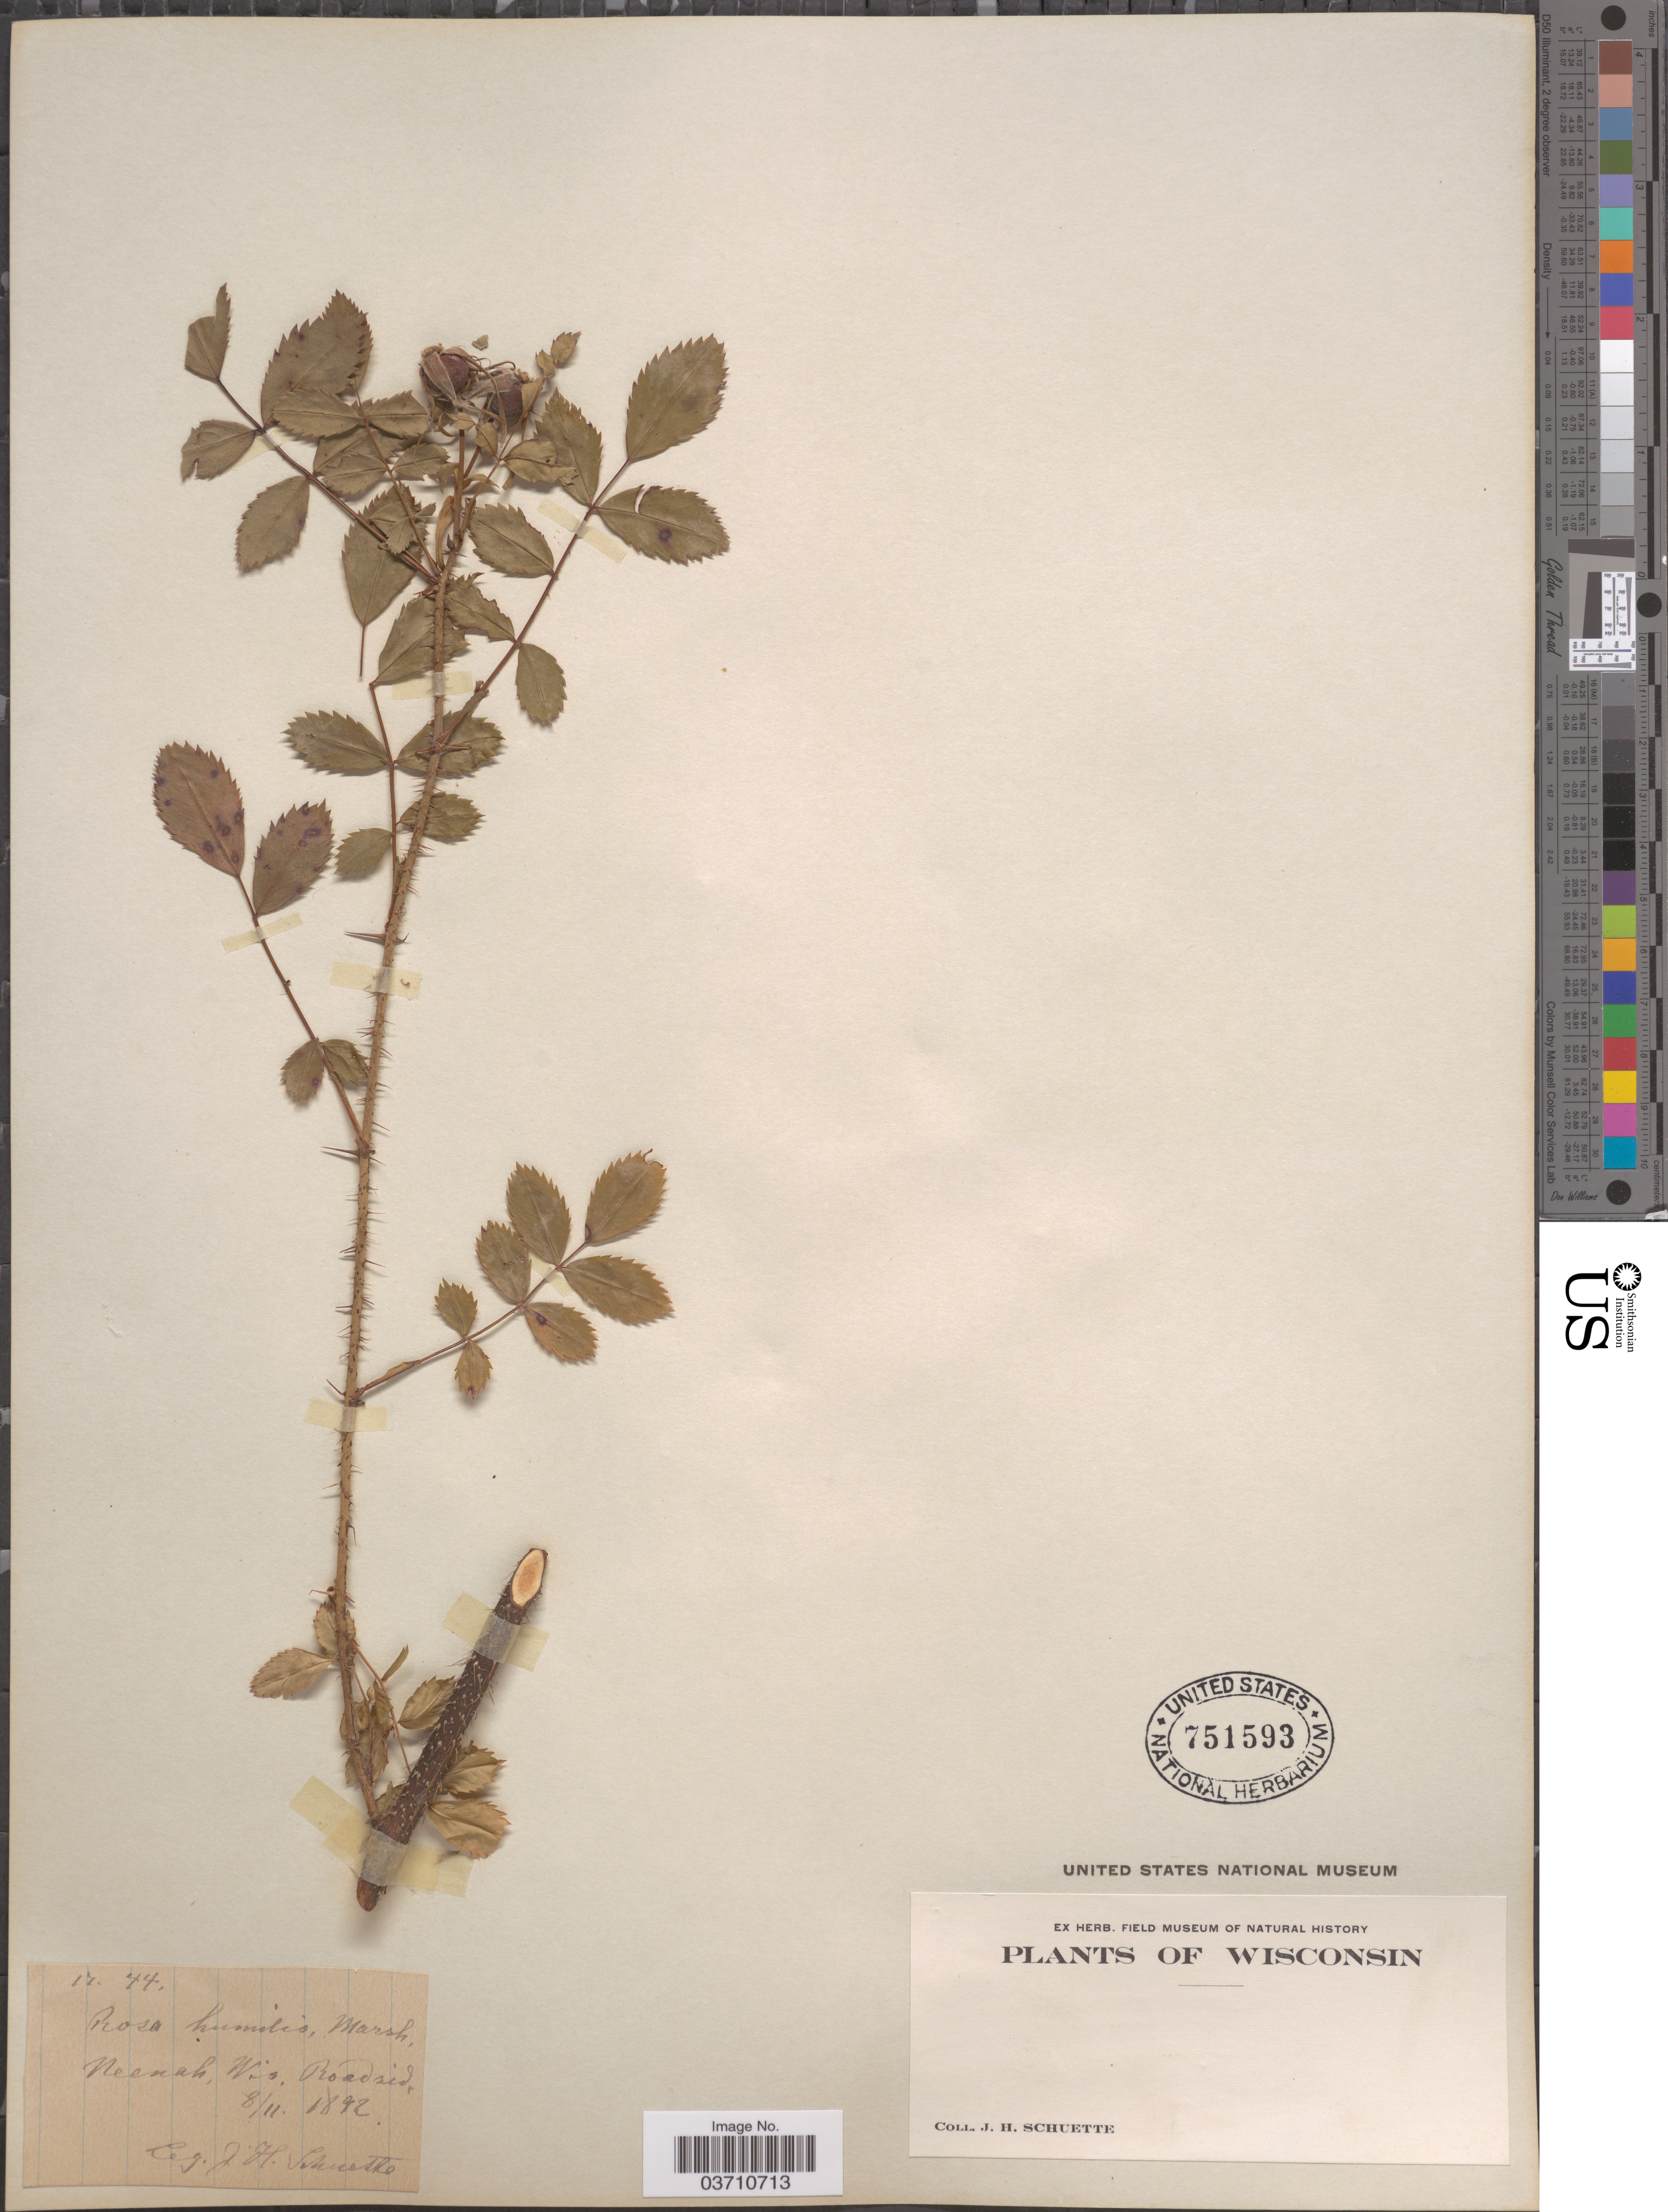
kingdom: Plantae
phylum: Tracheophyta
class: Magnoliopsida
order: Rosales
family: Rosaceae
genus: Rosa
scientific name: Rosa carolina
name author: L.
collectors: J. H. Schuette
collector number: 1744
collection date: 1892-08-11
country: United States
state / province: Wisconsin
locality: Neenah, Roadside.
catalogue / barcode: US 751593